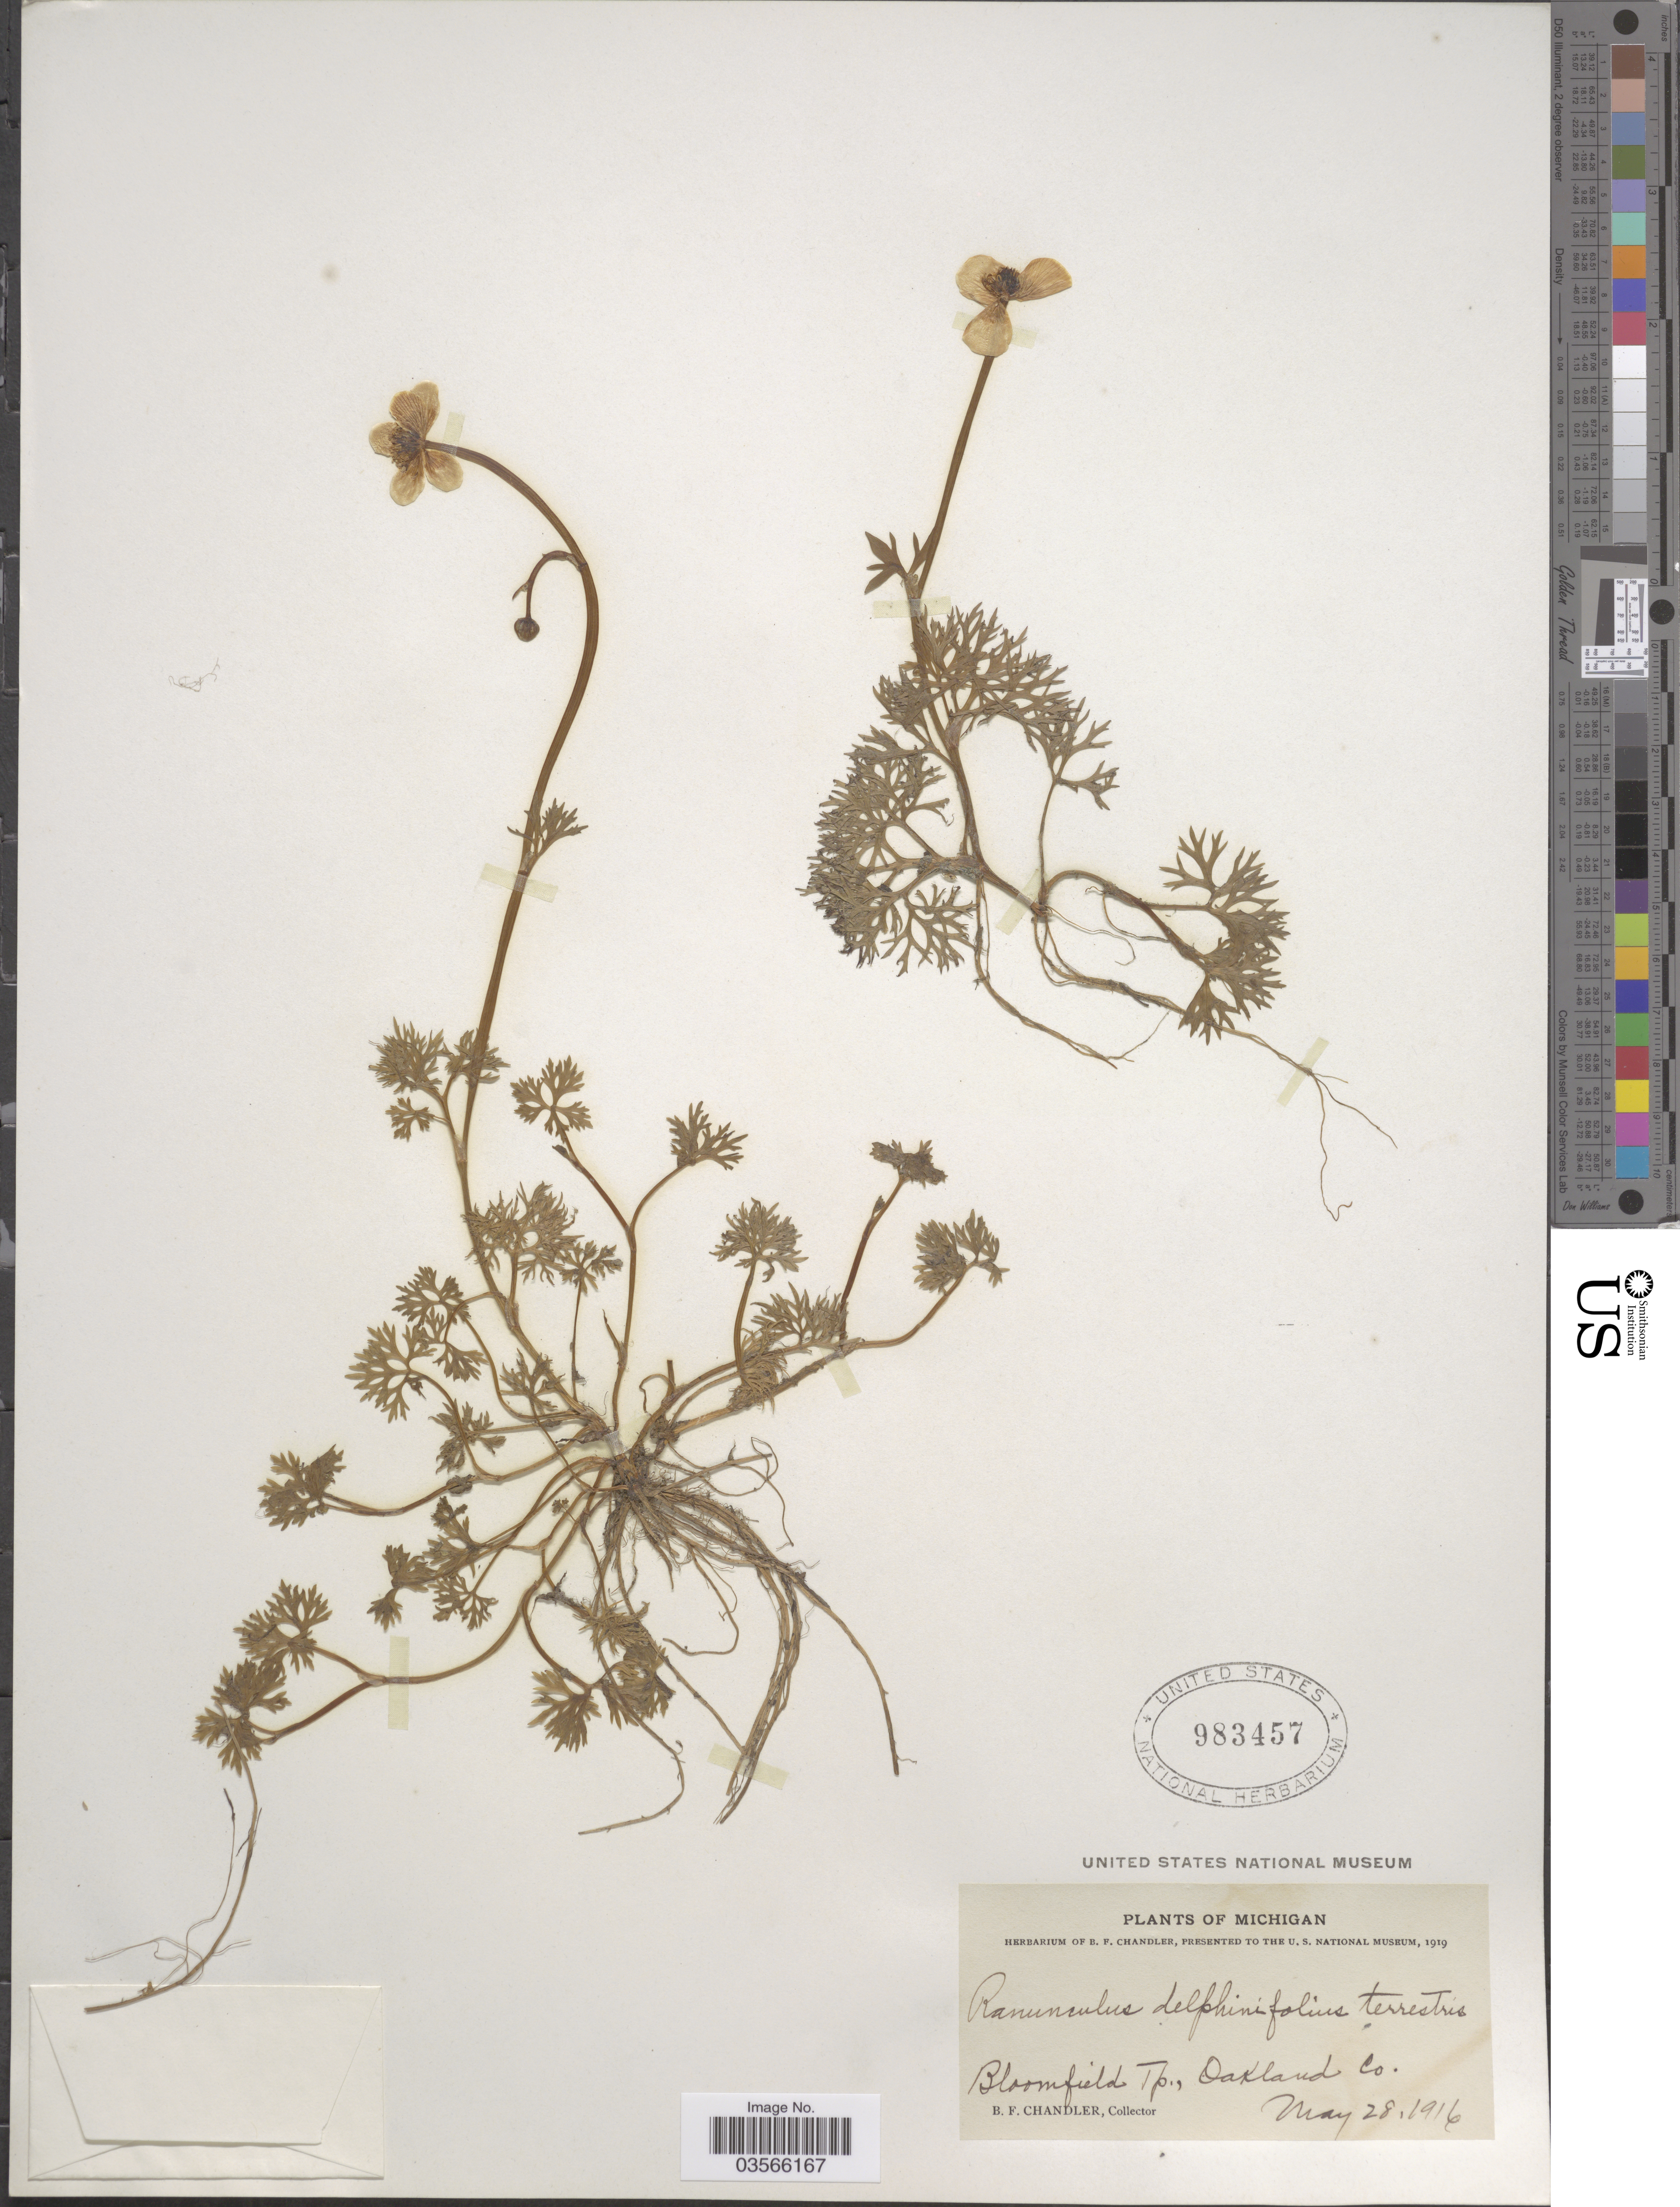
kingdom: Plantae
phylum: Tracheophyta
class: Magnoliopsida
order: Ranunculales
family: Ranunculaceae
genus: Ranunculus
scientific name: Ranunculus flabellaris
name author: Raf.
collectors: B. F. Chandler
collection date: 1916-05-28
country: United States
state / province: Michigan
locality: Bloomfield Tp., Oakland Co.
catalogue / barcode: US 983457